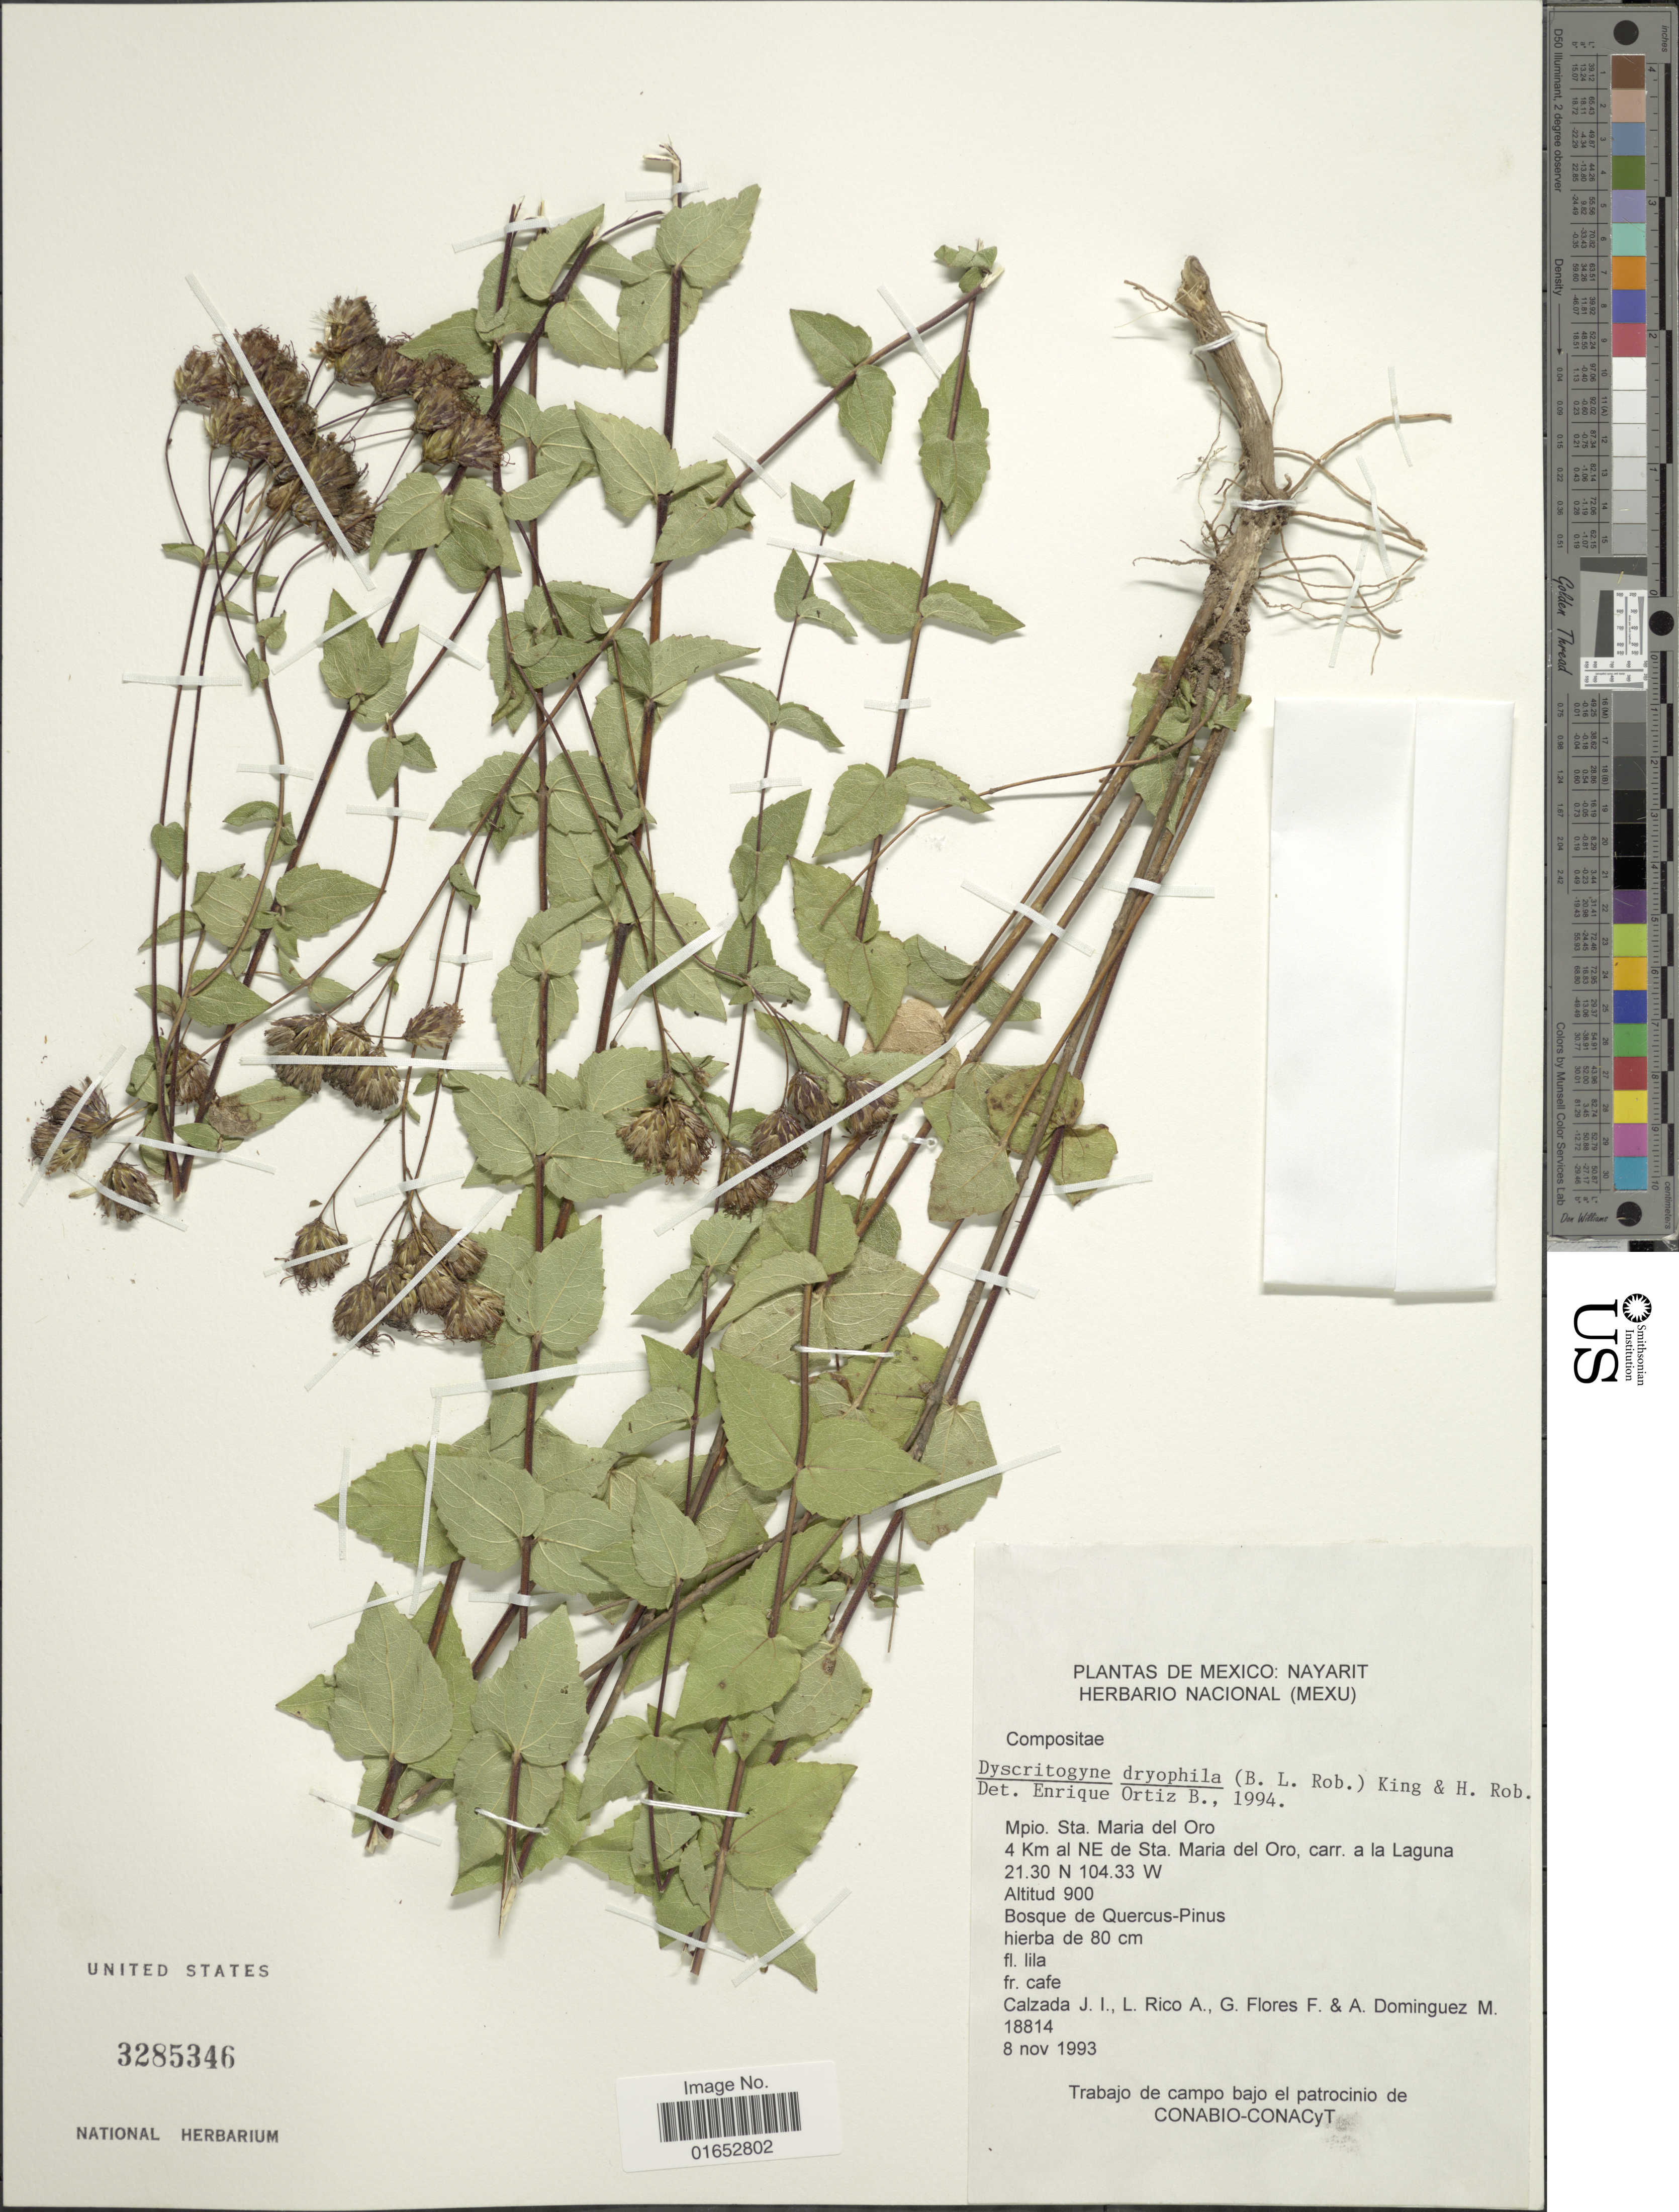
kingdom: Plantae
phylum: Tracheophyta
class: Magnoliopsida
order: Asterales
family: Asteraceae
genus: Dyscritogyne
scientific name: Dyscritogyne dryophila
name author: (B.L. Rob.) R.M. King & H. Rob.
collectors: J. I. Calzada, M. Rico Arce, G. Flores F. & A. Dominguez M.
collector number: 18814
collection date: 1993-11-08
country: Mexico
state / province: Nayarit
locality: Mpio, Sta, Maria del Oro, 4 Km al NE de Sta. Maria del Oro, carr. a la Laguna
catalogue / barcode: US 3285346